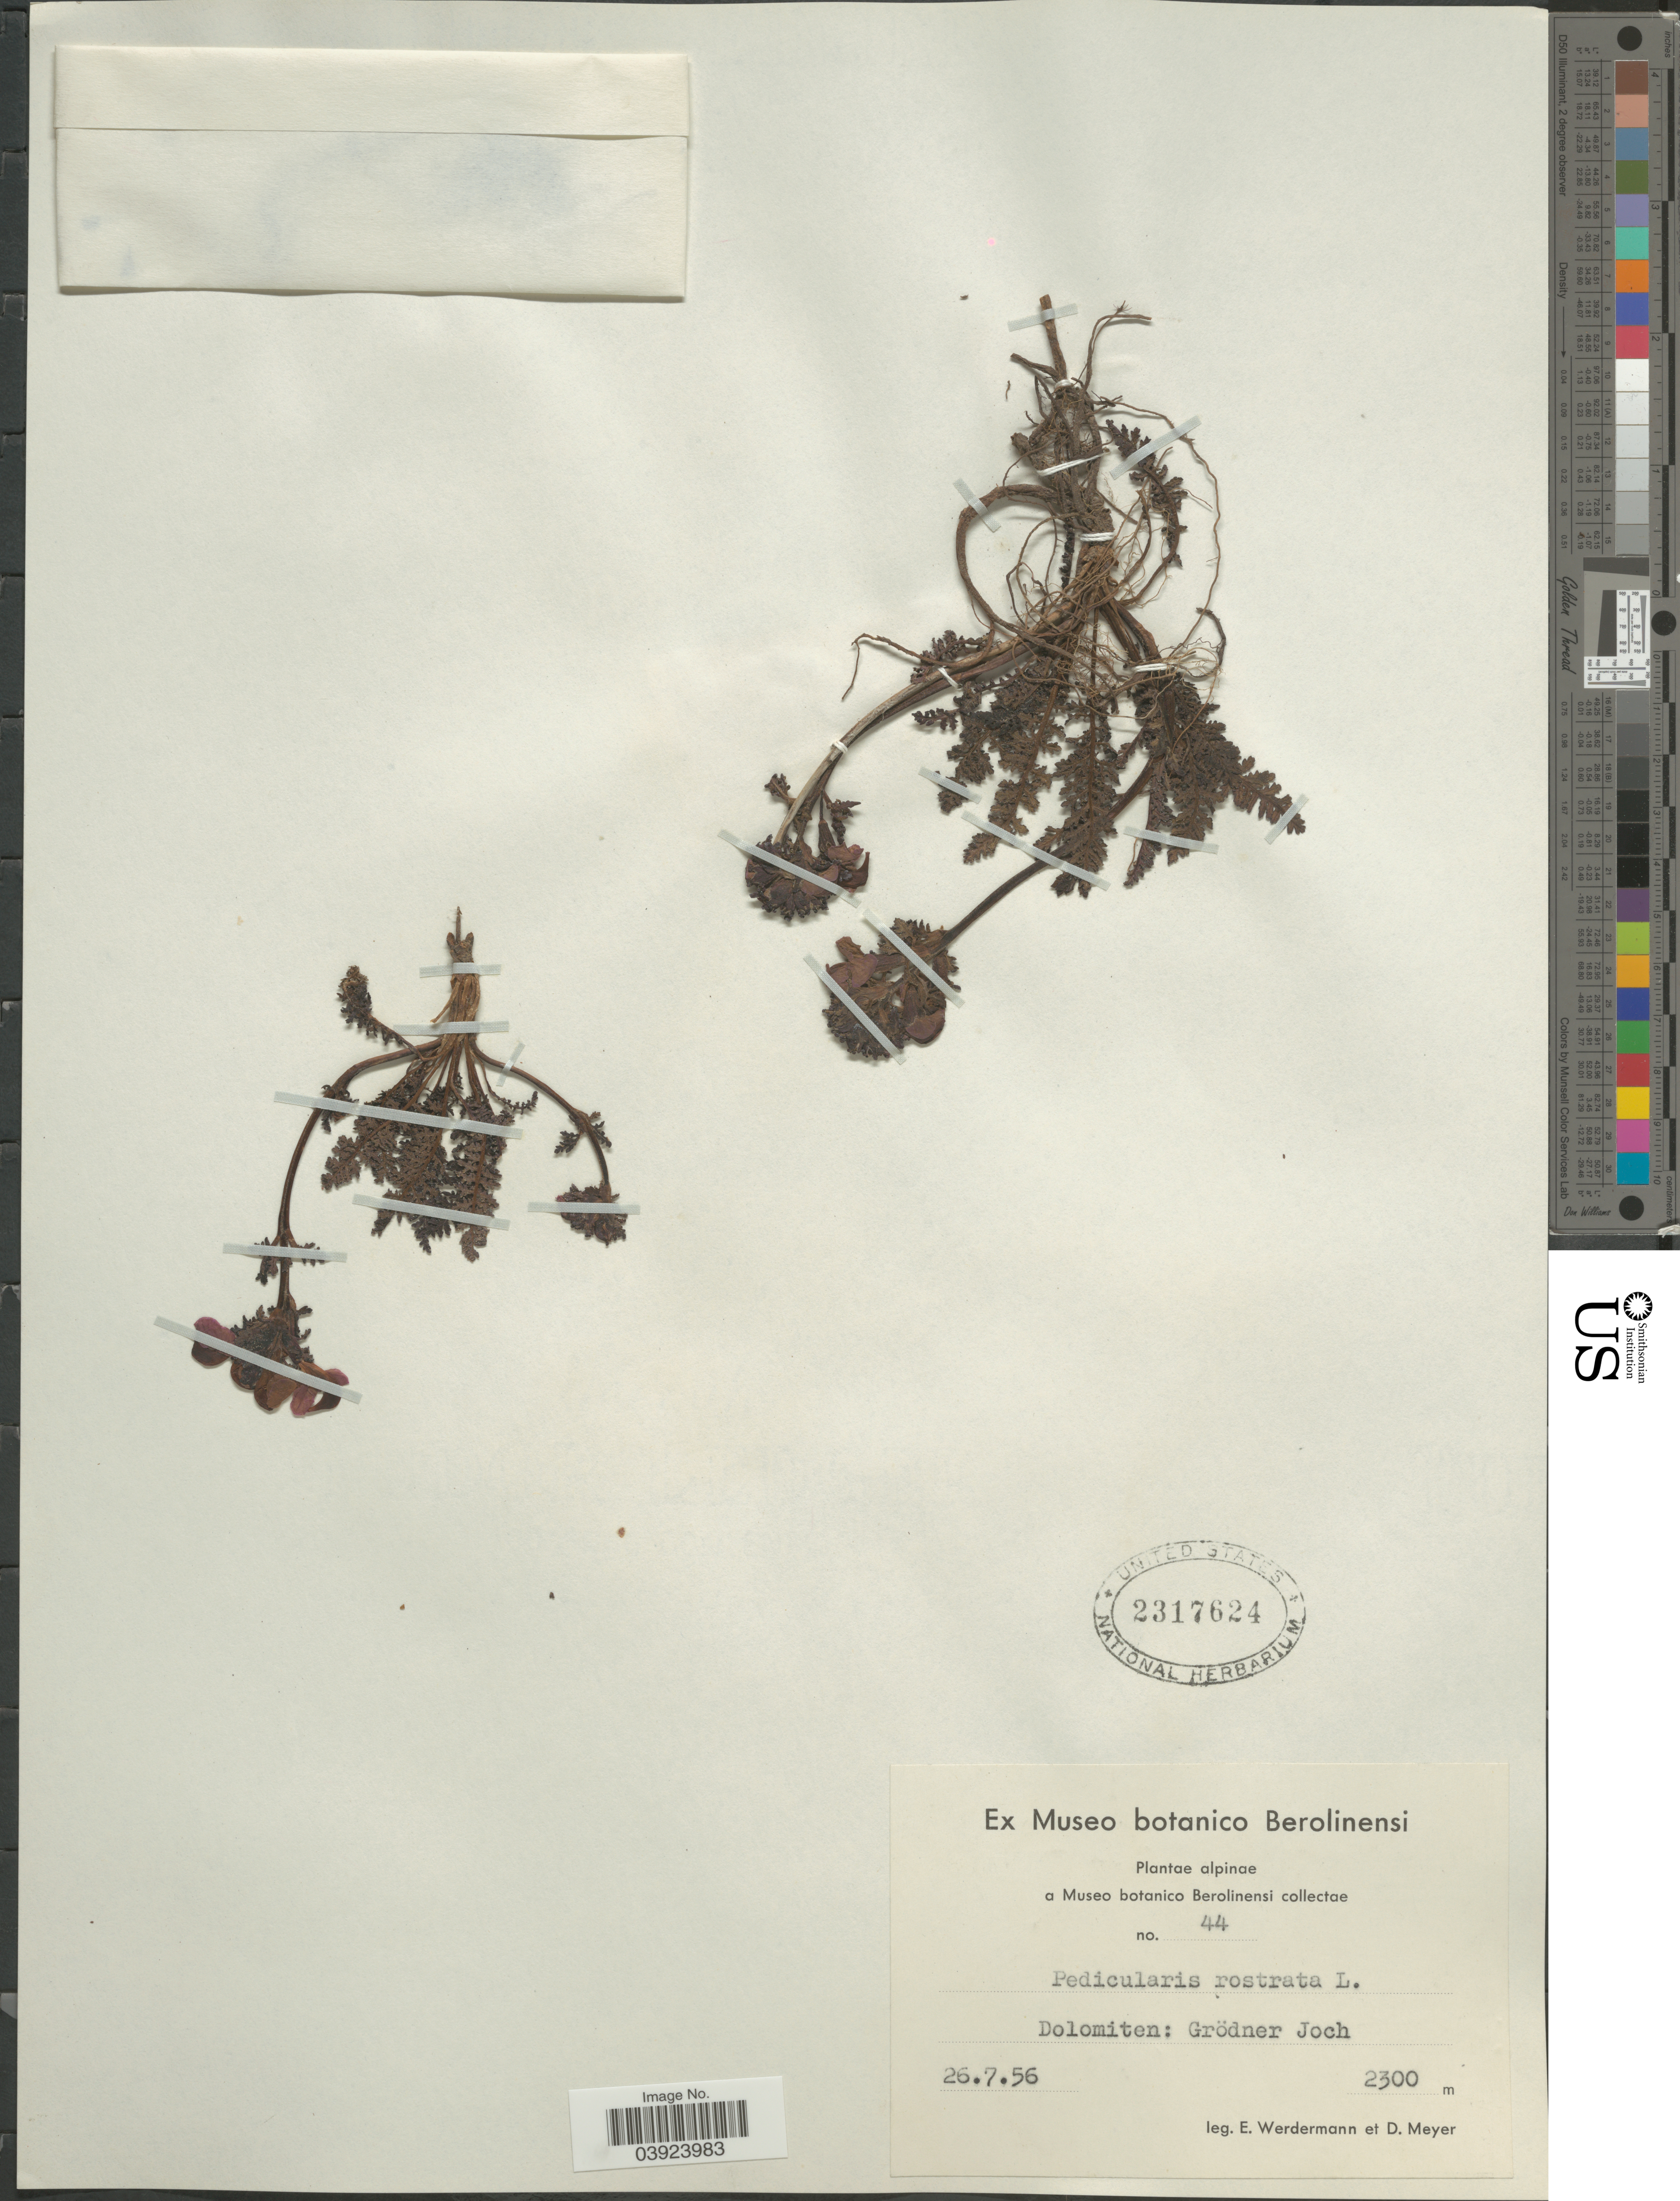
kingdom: Plantae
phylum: Tracheophyta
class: Magnoliopsida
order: Lamiales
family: Orobanchaceae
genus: Pedicularis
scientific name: Pedicularis rostrata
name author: Jacq.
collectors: E. Werdermann & D. Meyer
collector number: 44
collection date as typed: Transcribed d/m/y: 26/7/56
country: Italy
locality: Dolomiten: Grödner Joch.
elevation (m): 2300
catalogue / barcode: US 2317624